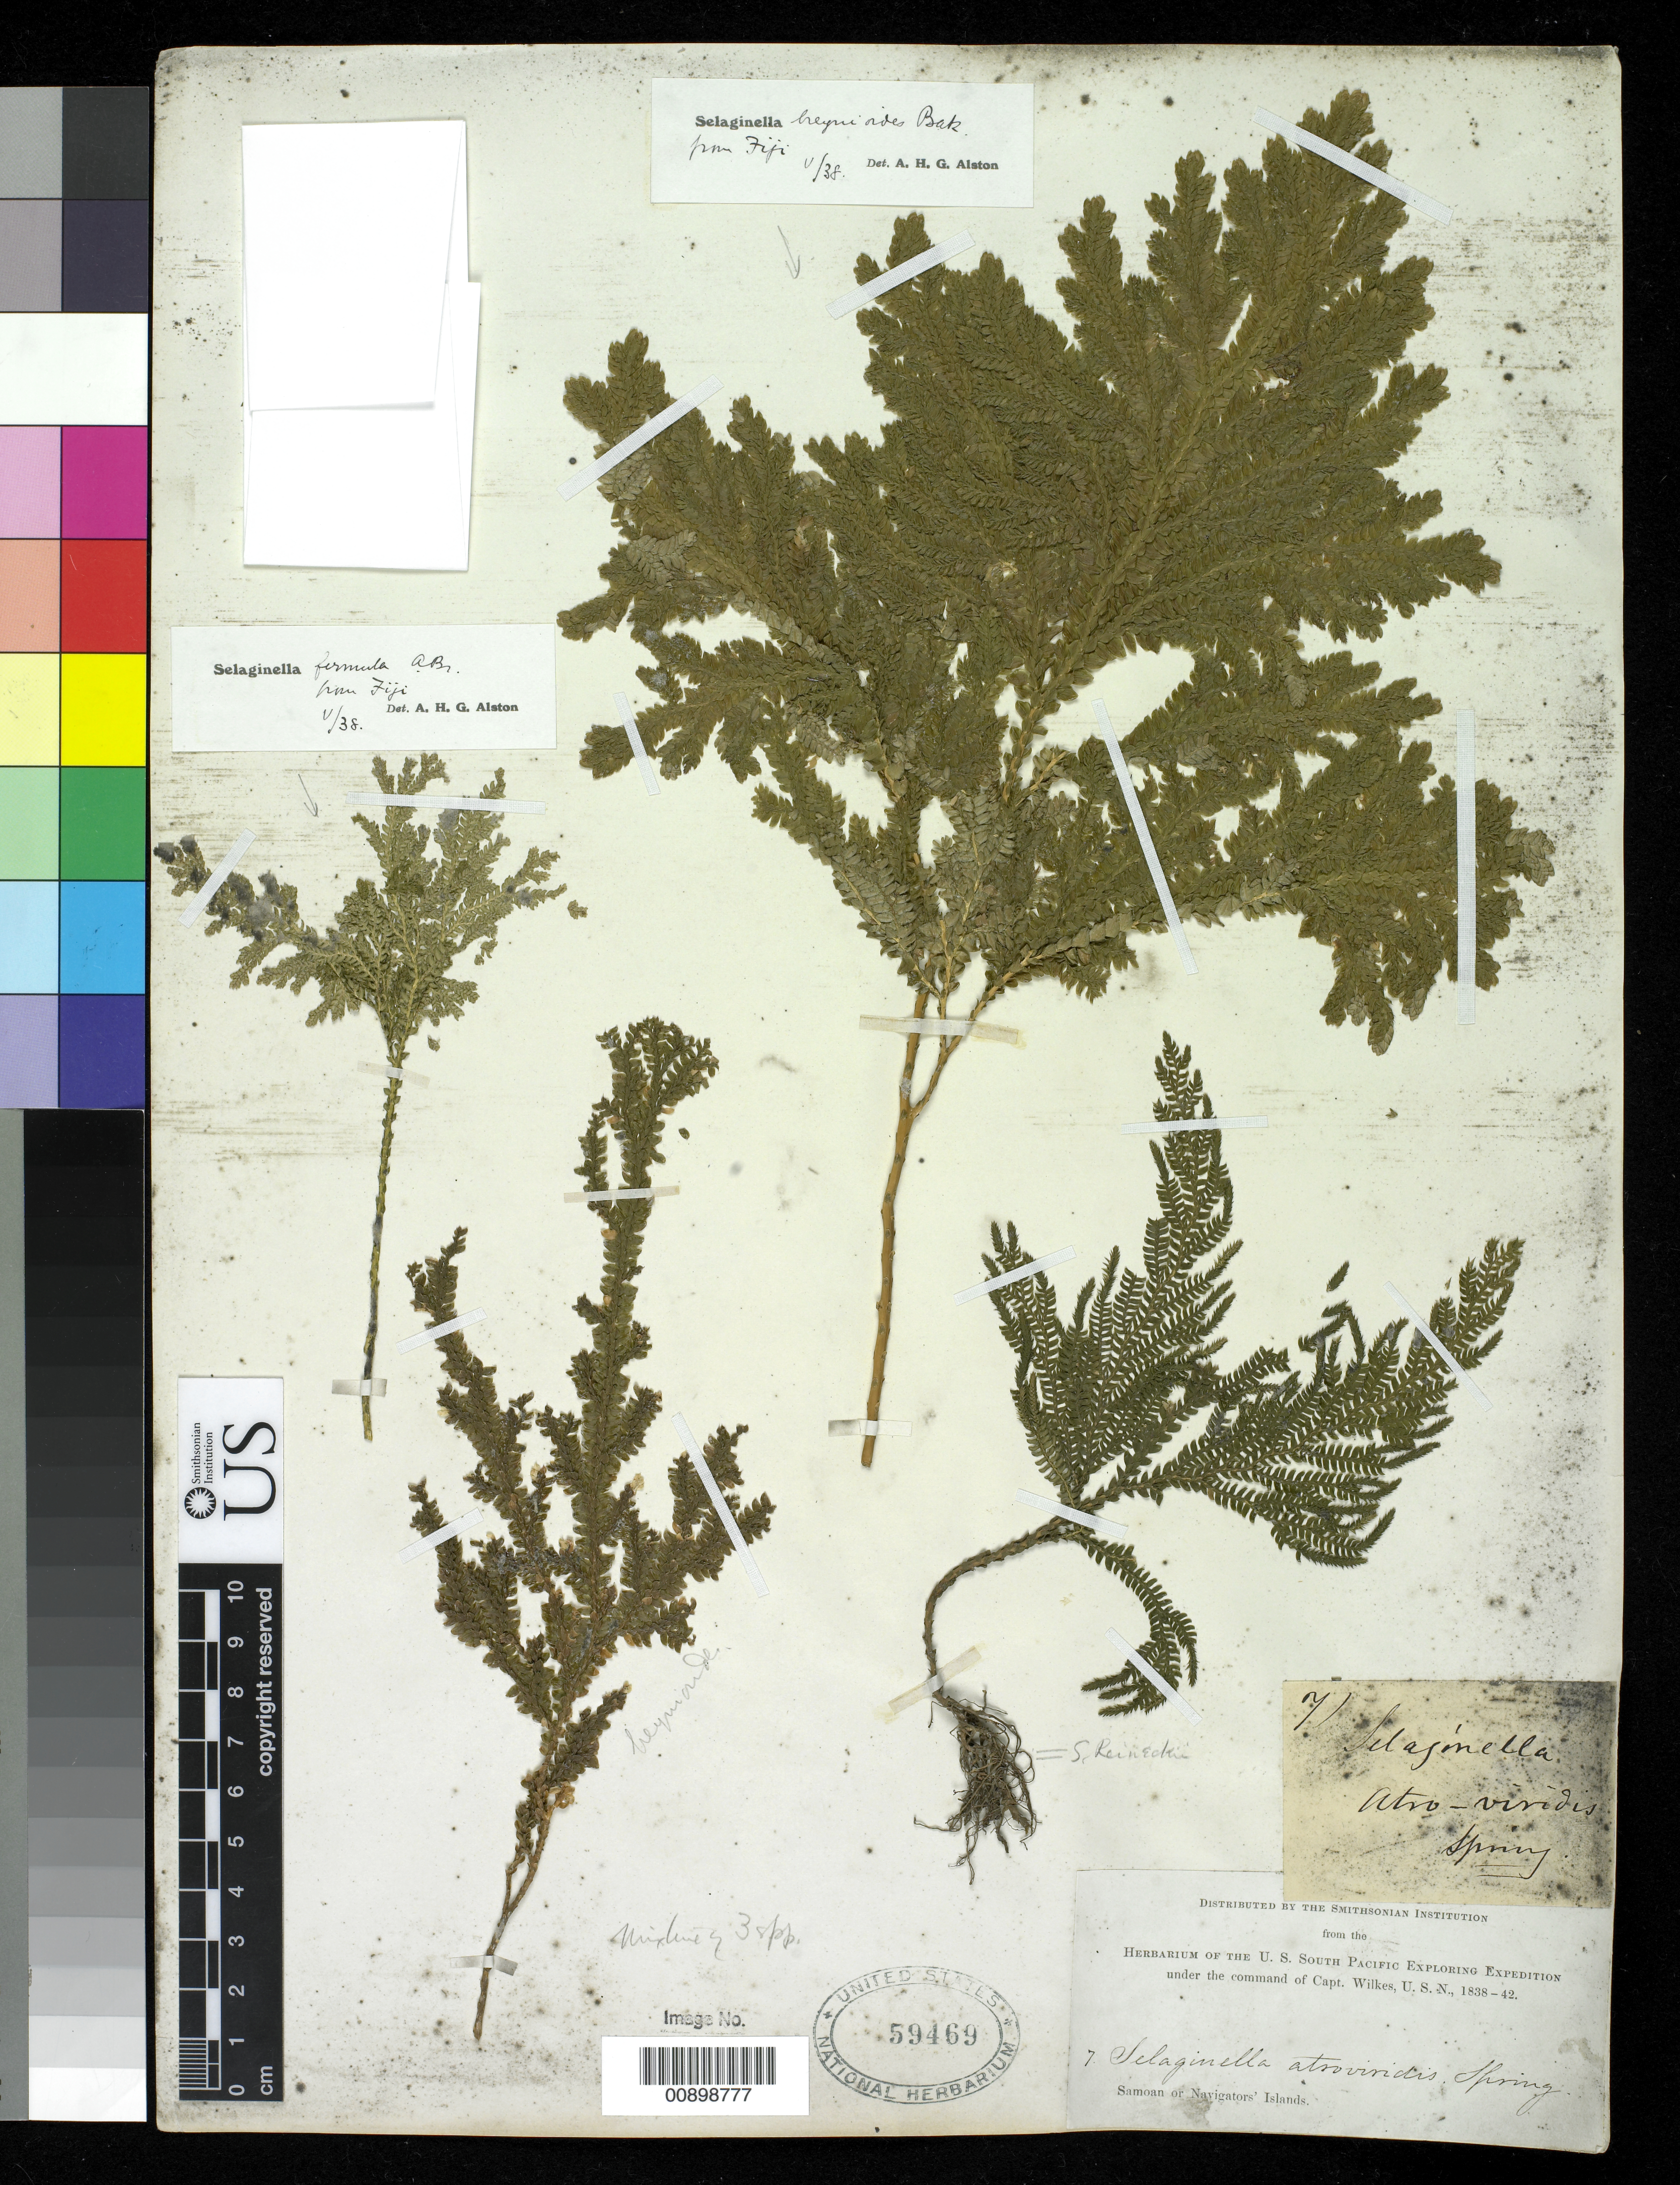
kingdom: Plantae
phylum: Tracheophyta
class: Lycopodiopsida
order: Selaginellales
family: Selaginellaceae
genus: Selaginella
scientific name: Selaginella reineckei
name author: Hieron.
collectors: Wilkes Explor. Exped.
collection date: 1838/1842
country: American Samoa / Samoa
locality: Samoan or Navigators' Islands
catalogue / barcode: US 59469